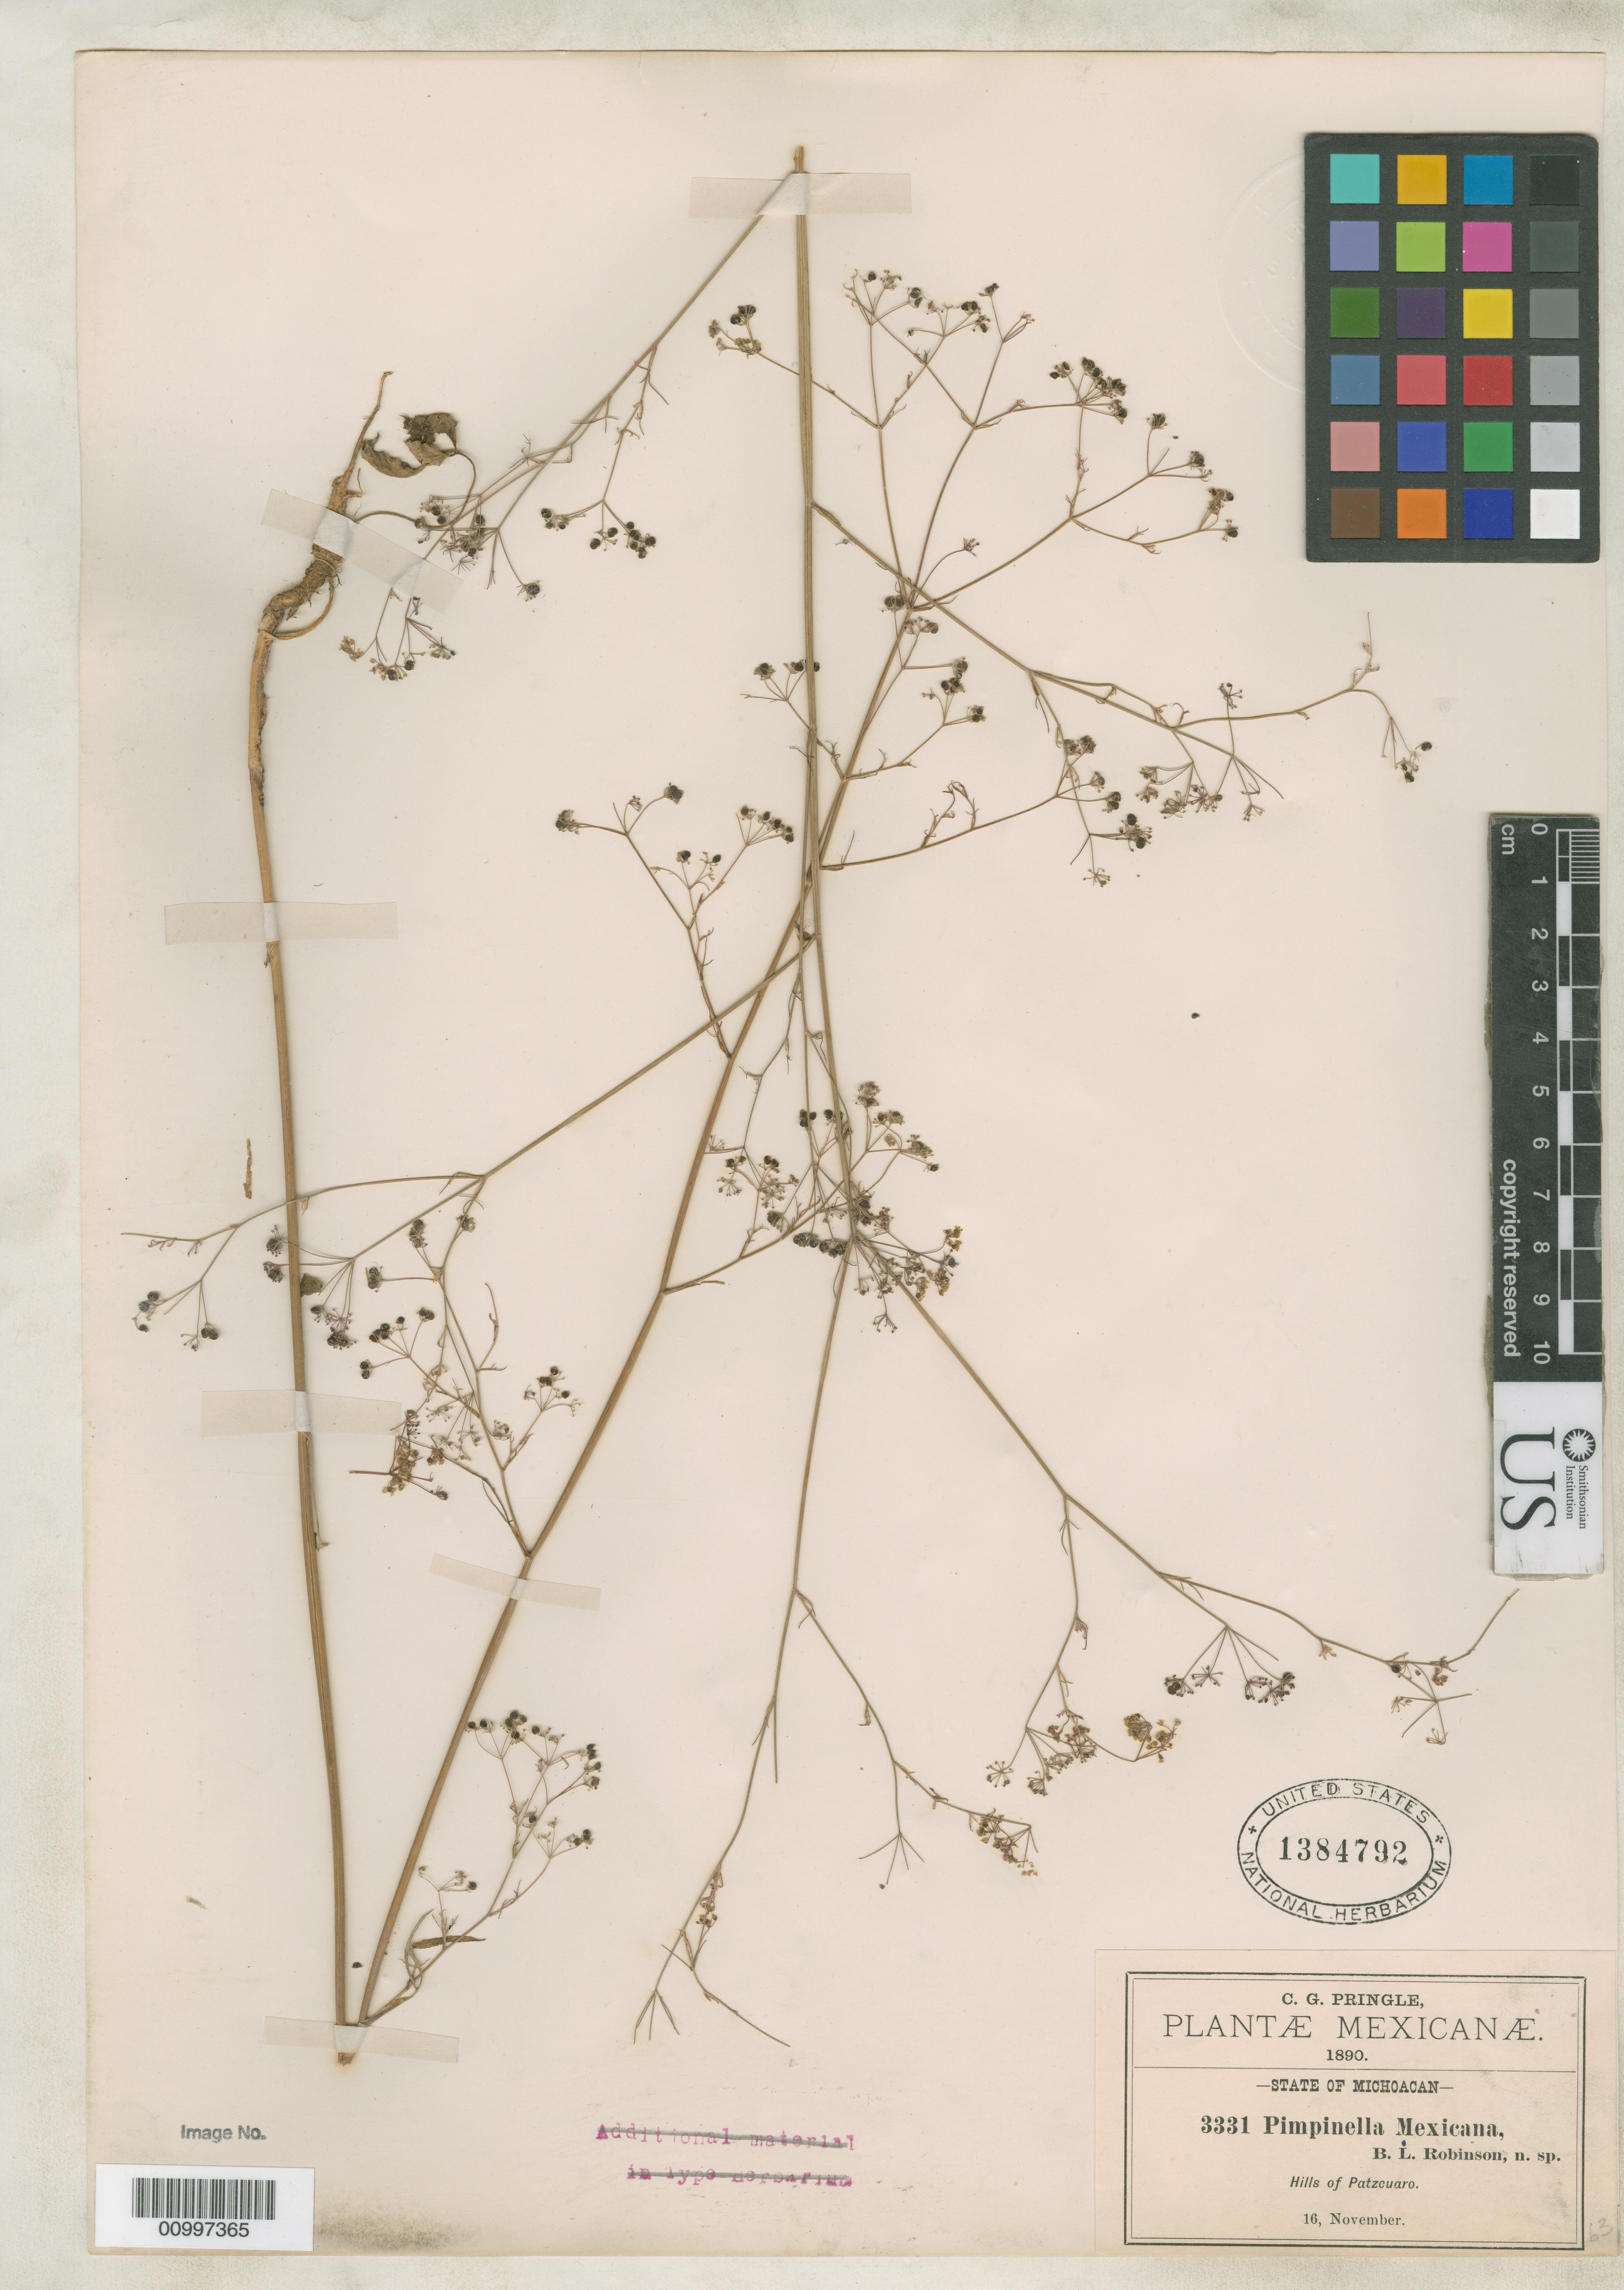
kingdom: Plantae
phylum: Tracheophyta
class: Magnoliopsida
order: Apiales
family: Apiaceae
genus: Pimpinella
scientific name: Pimpinella mexicana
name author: B.L. Rob.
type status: Isotype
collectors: C. G. Pringle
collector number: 3331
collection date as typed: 16 Nov 1890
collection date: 1890-11-16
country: Mexico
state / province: Michoacán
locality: Hills of Patzcuaro.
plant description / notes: From the herbarium of J. Donnell Smith.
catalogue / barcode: US 1384792